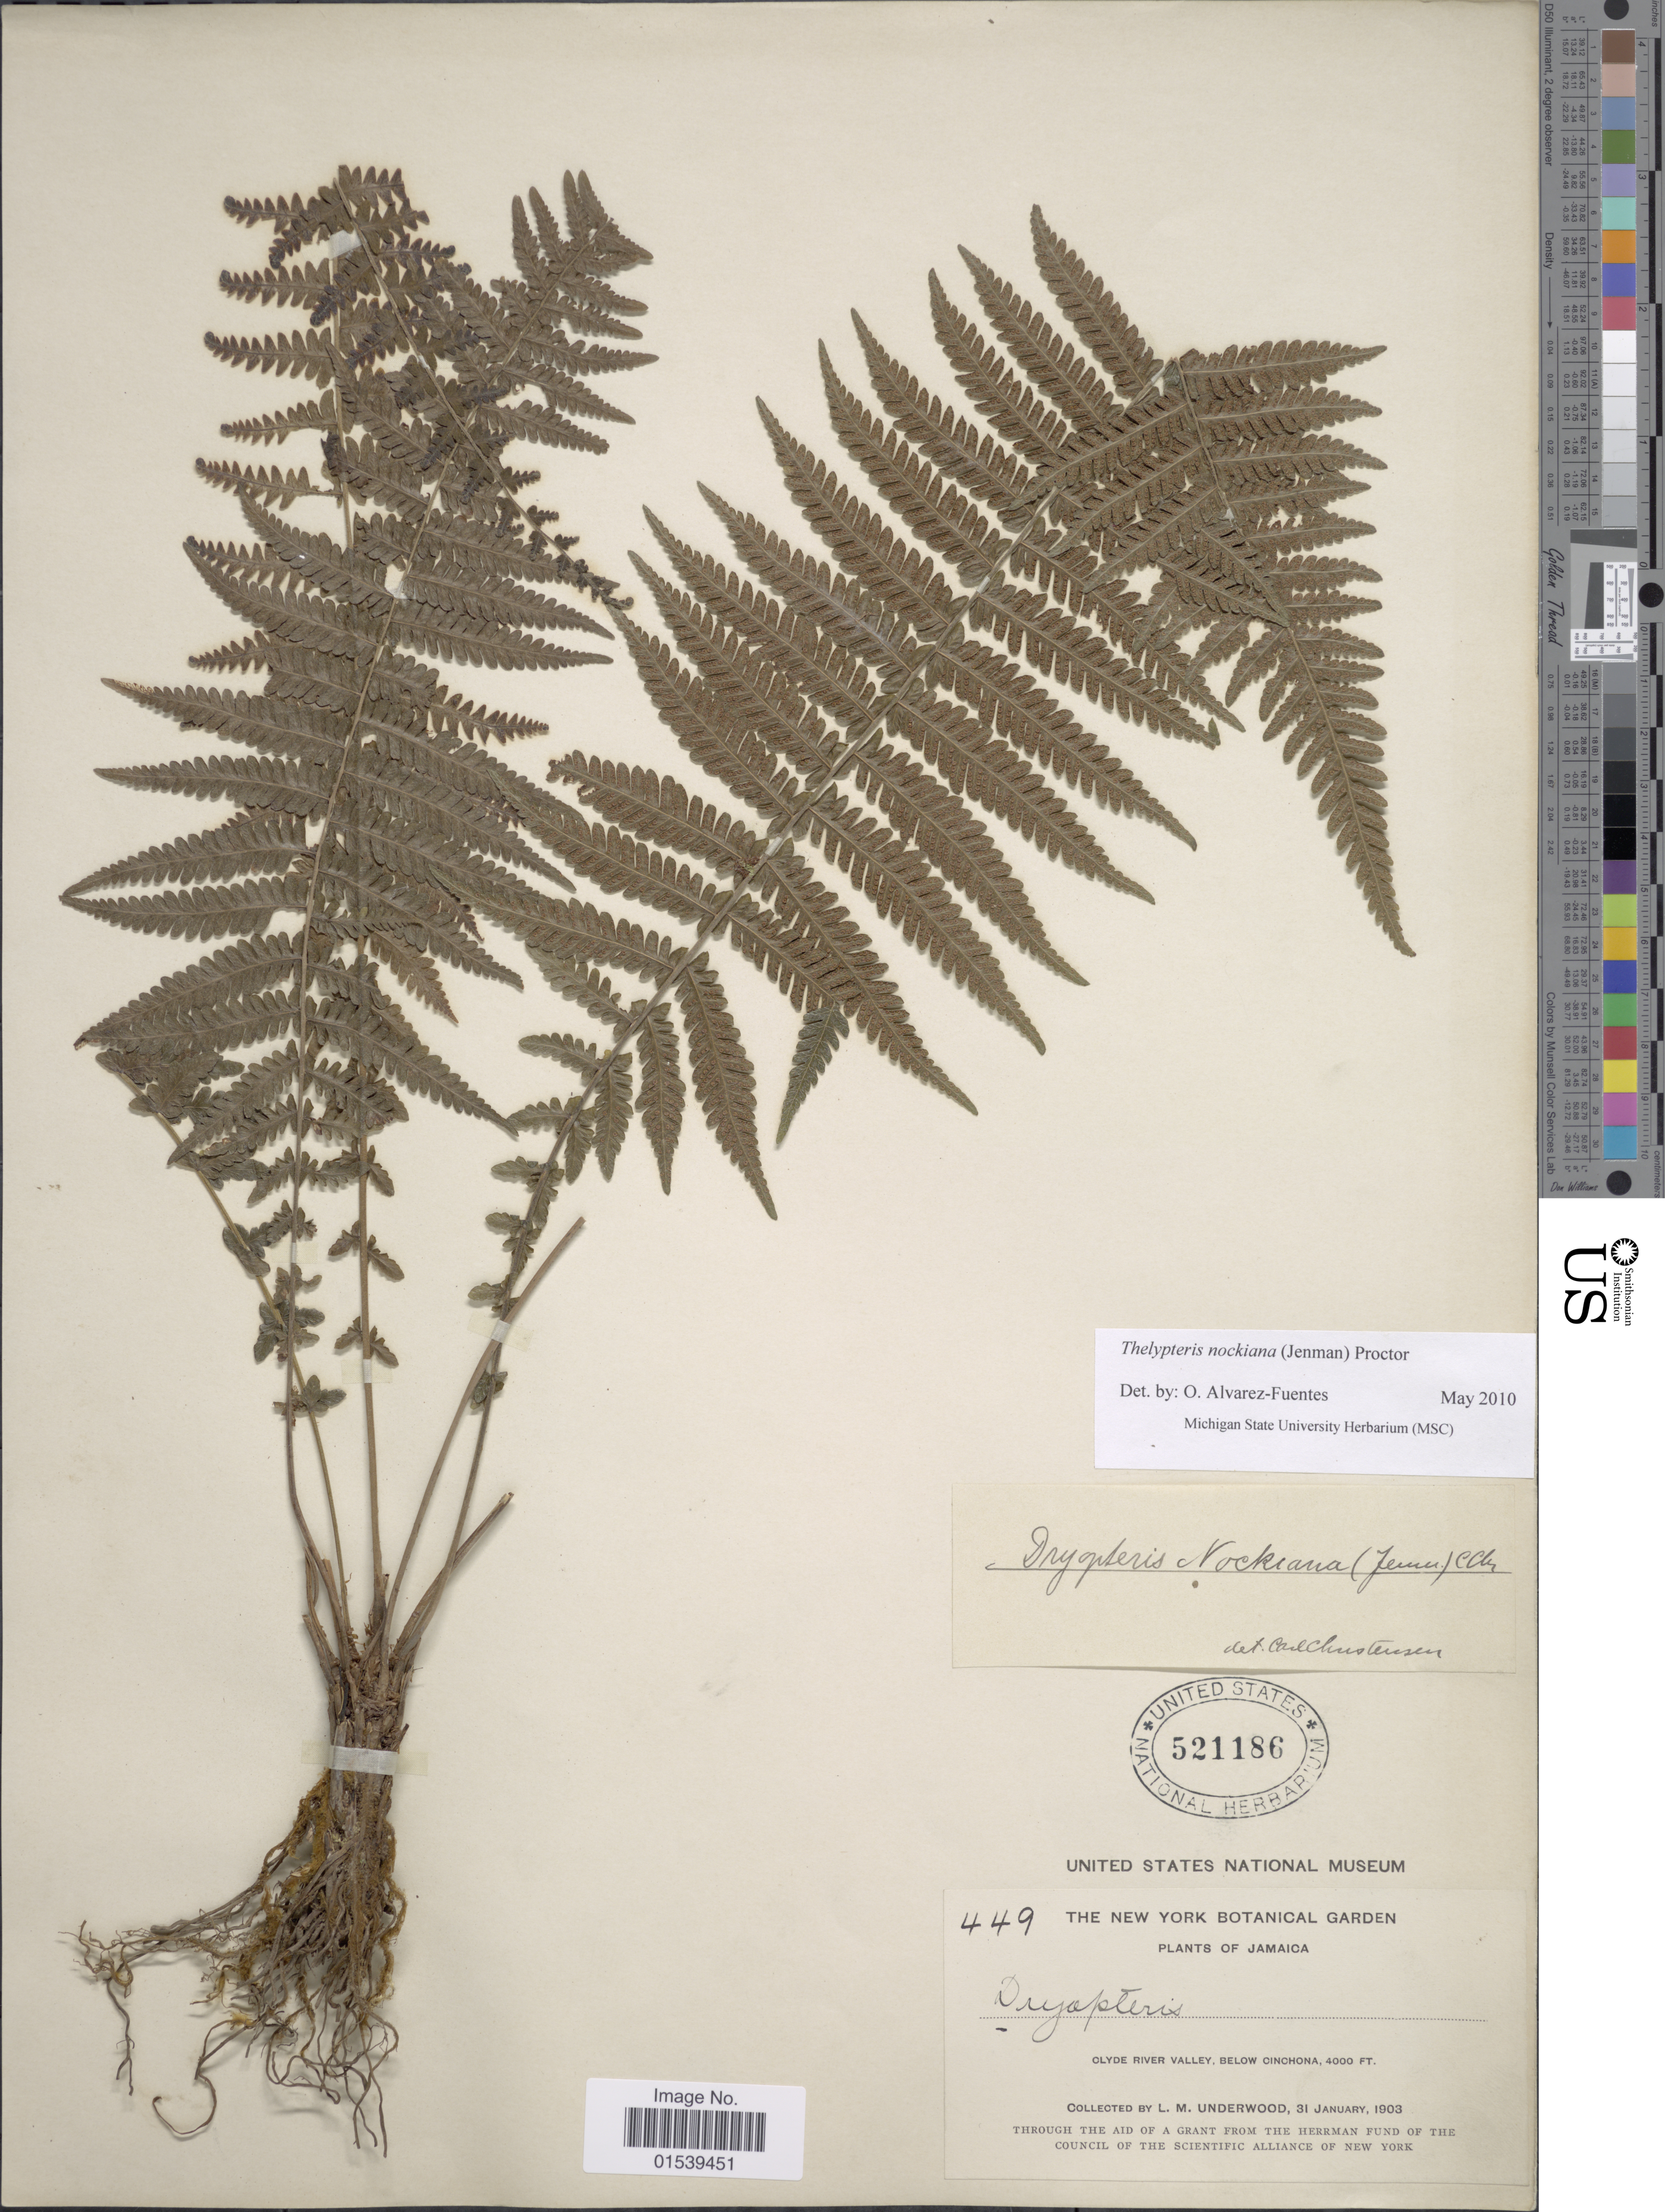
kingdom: Plantae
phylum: Tracheophyta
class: Polypodiopsida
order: Polypodiales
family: Thelypteridaceae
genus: Amauropelta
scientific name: Amauropelta nockiana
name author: (Jenman) Pic. Serm.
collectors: L. M. Underwood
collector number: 449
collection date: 1903-01-31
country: Jamaica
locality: Clyde River Valley, Nelow Cinchona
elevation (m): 1219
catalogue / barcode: US 521186